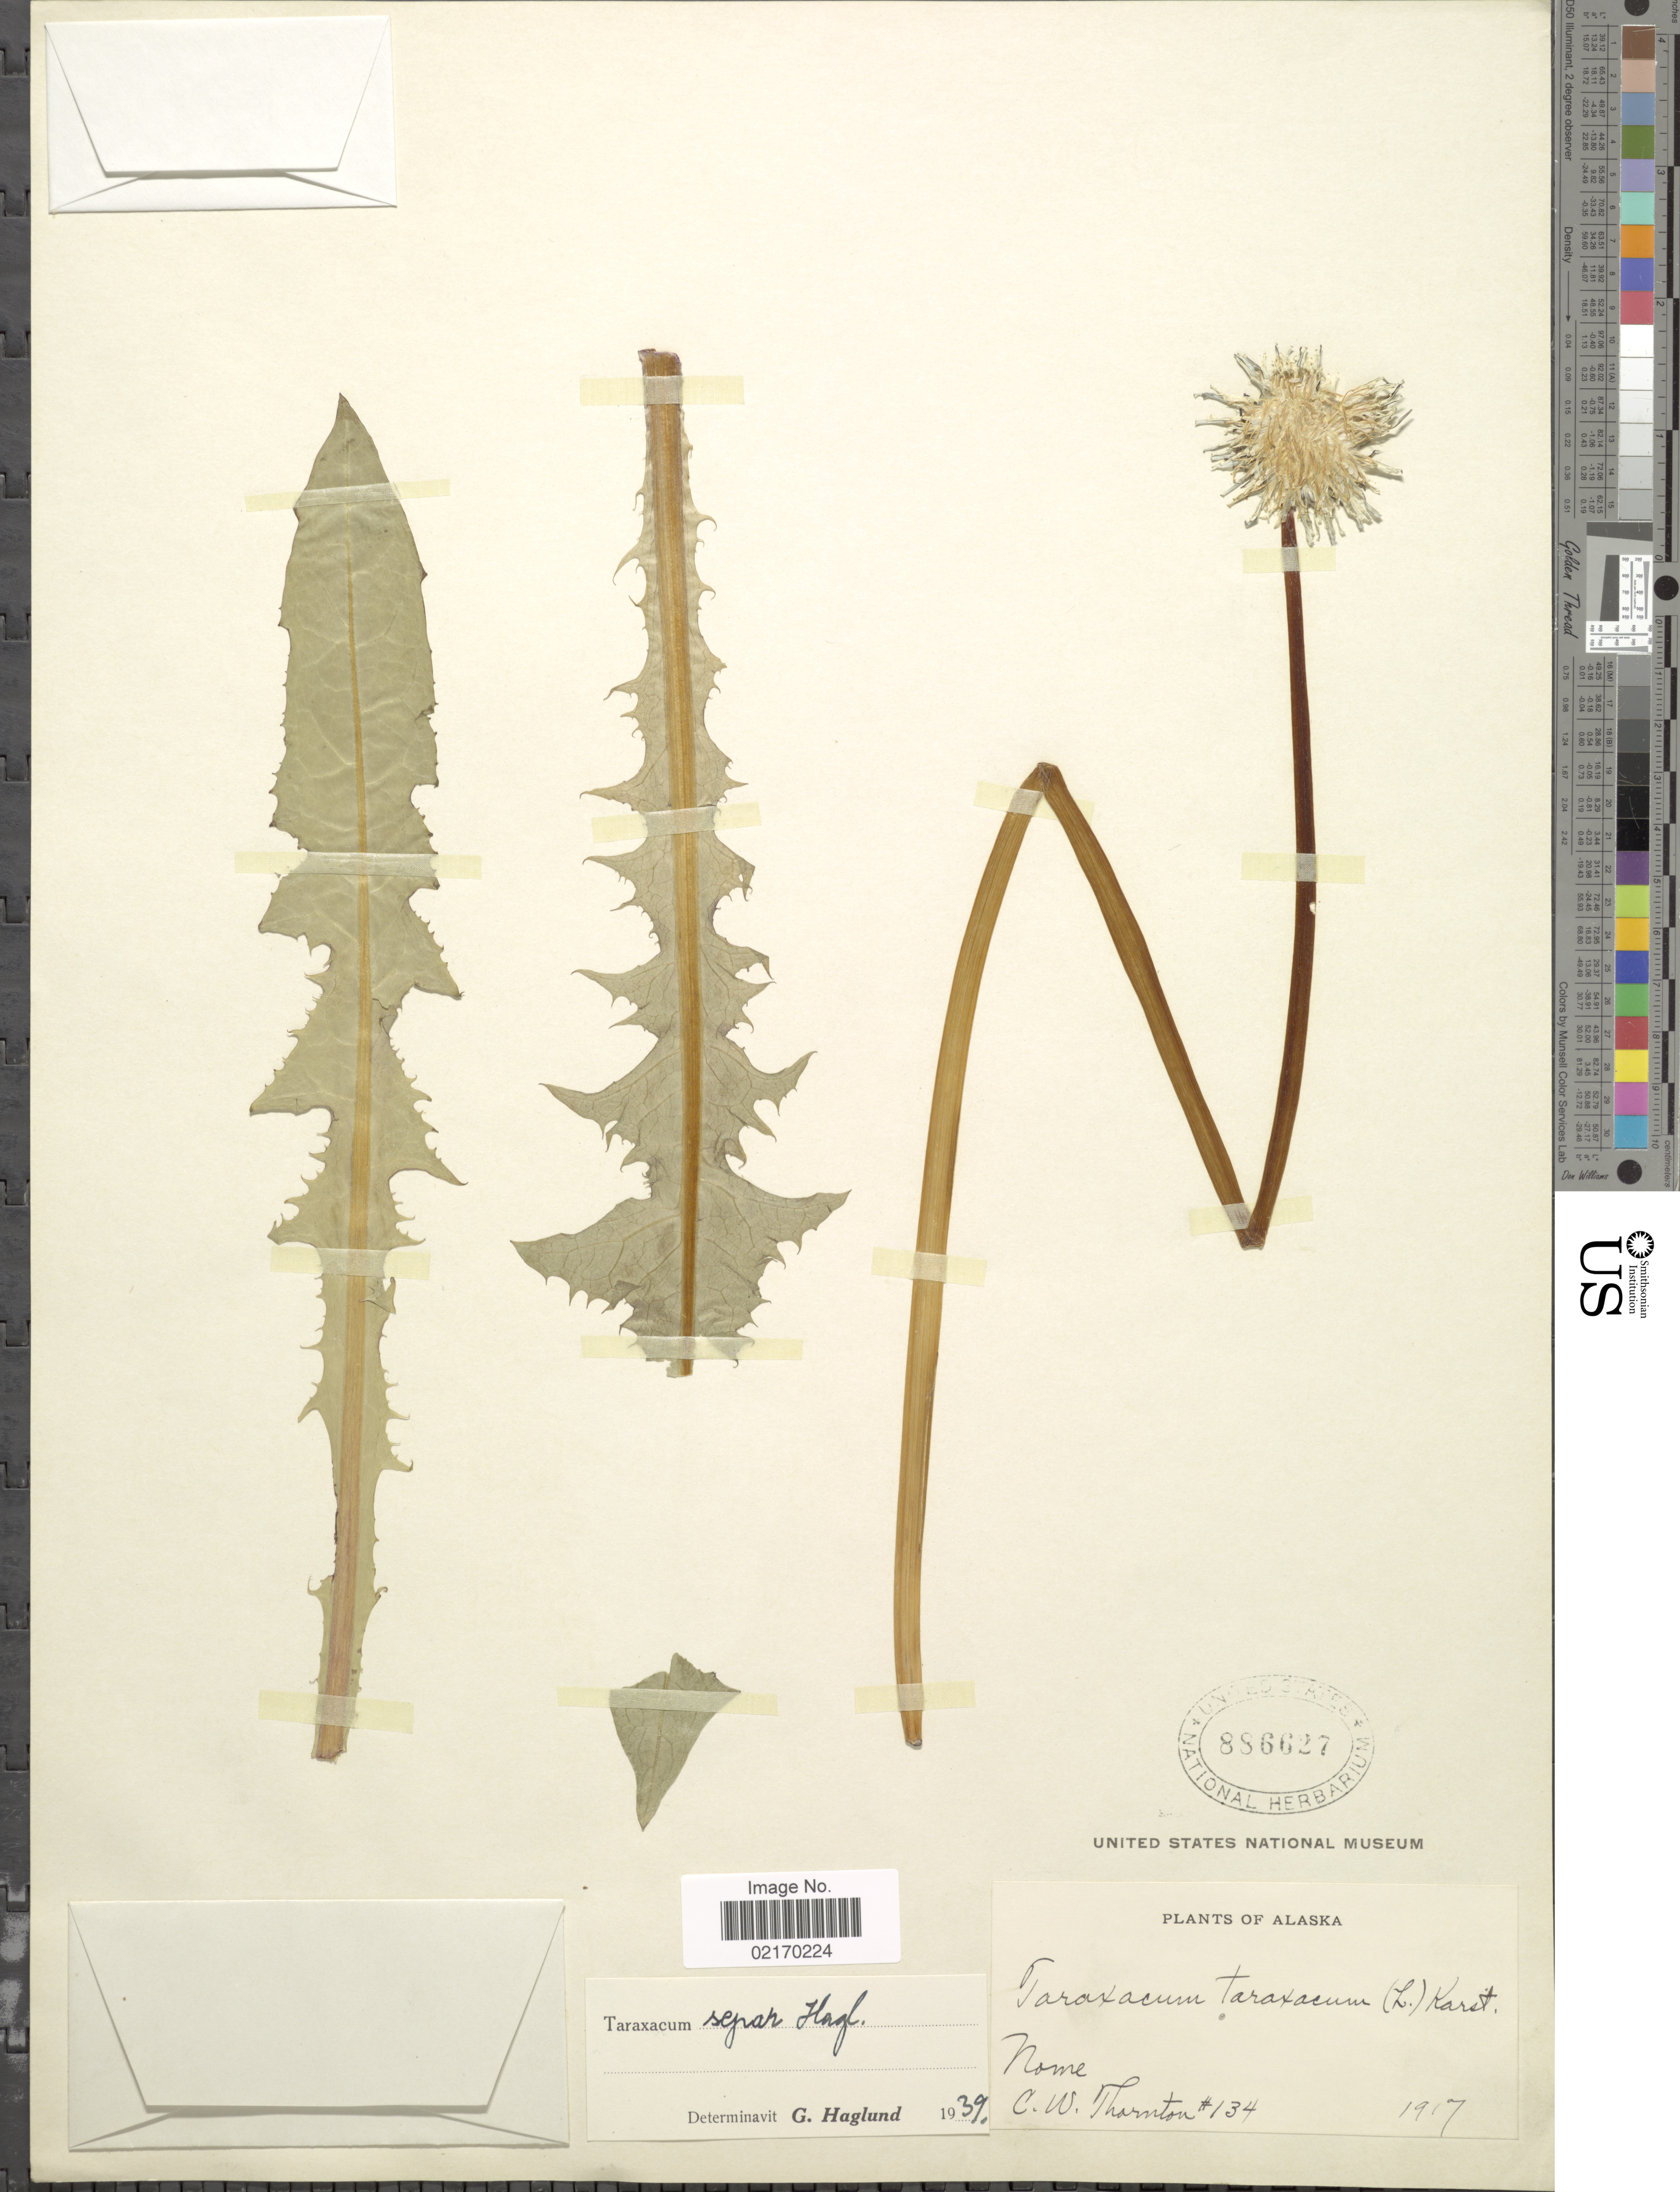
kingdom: Plantae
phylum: Tracheophyta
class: Magnoliopsida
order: Asterales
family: Asteraceae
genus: Taraxacum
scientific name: Taraxacum officinale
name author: G.H. Weber ex F.H. Wigg.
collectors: C. Thornton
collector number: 134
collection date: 1917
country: United States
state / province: Alaska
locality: Nome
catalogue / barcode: US 886627